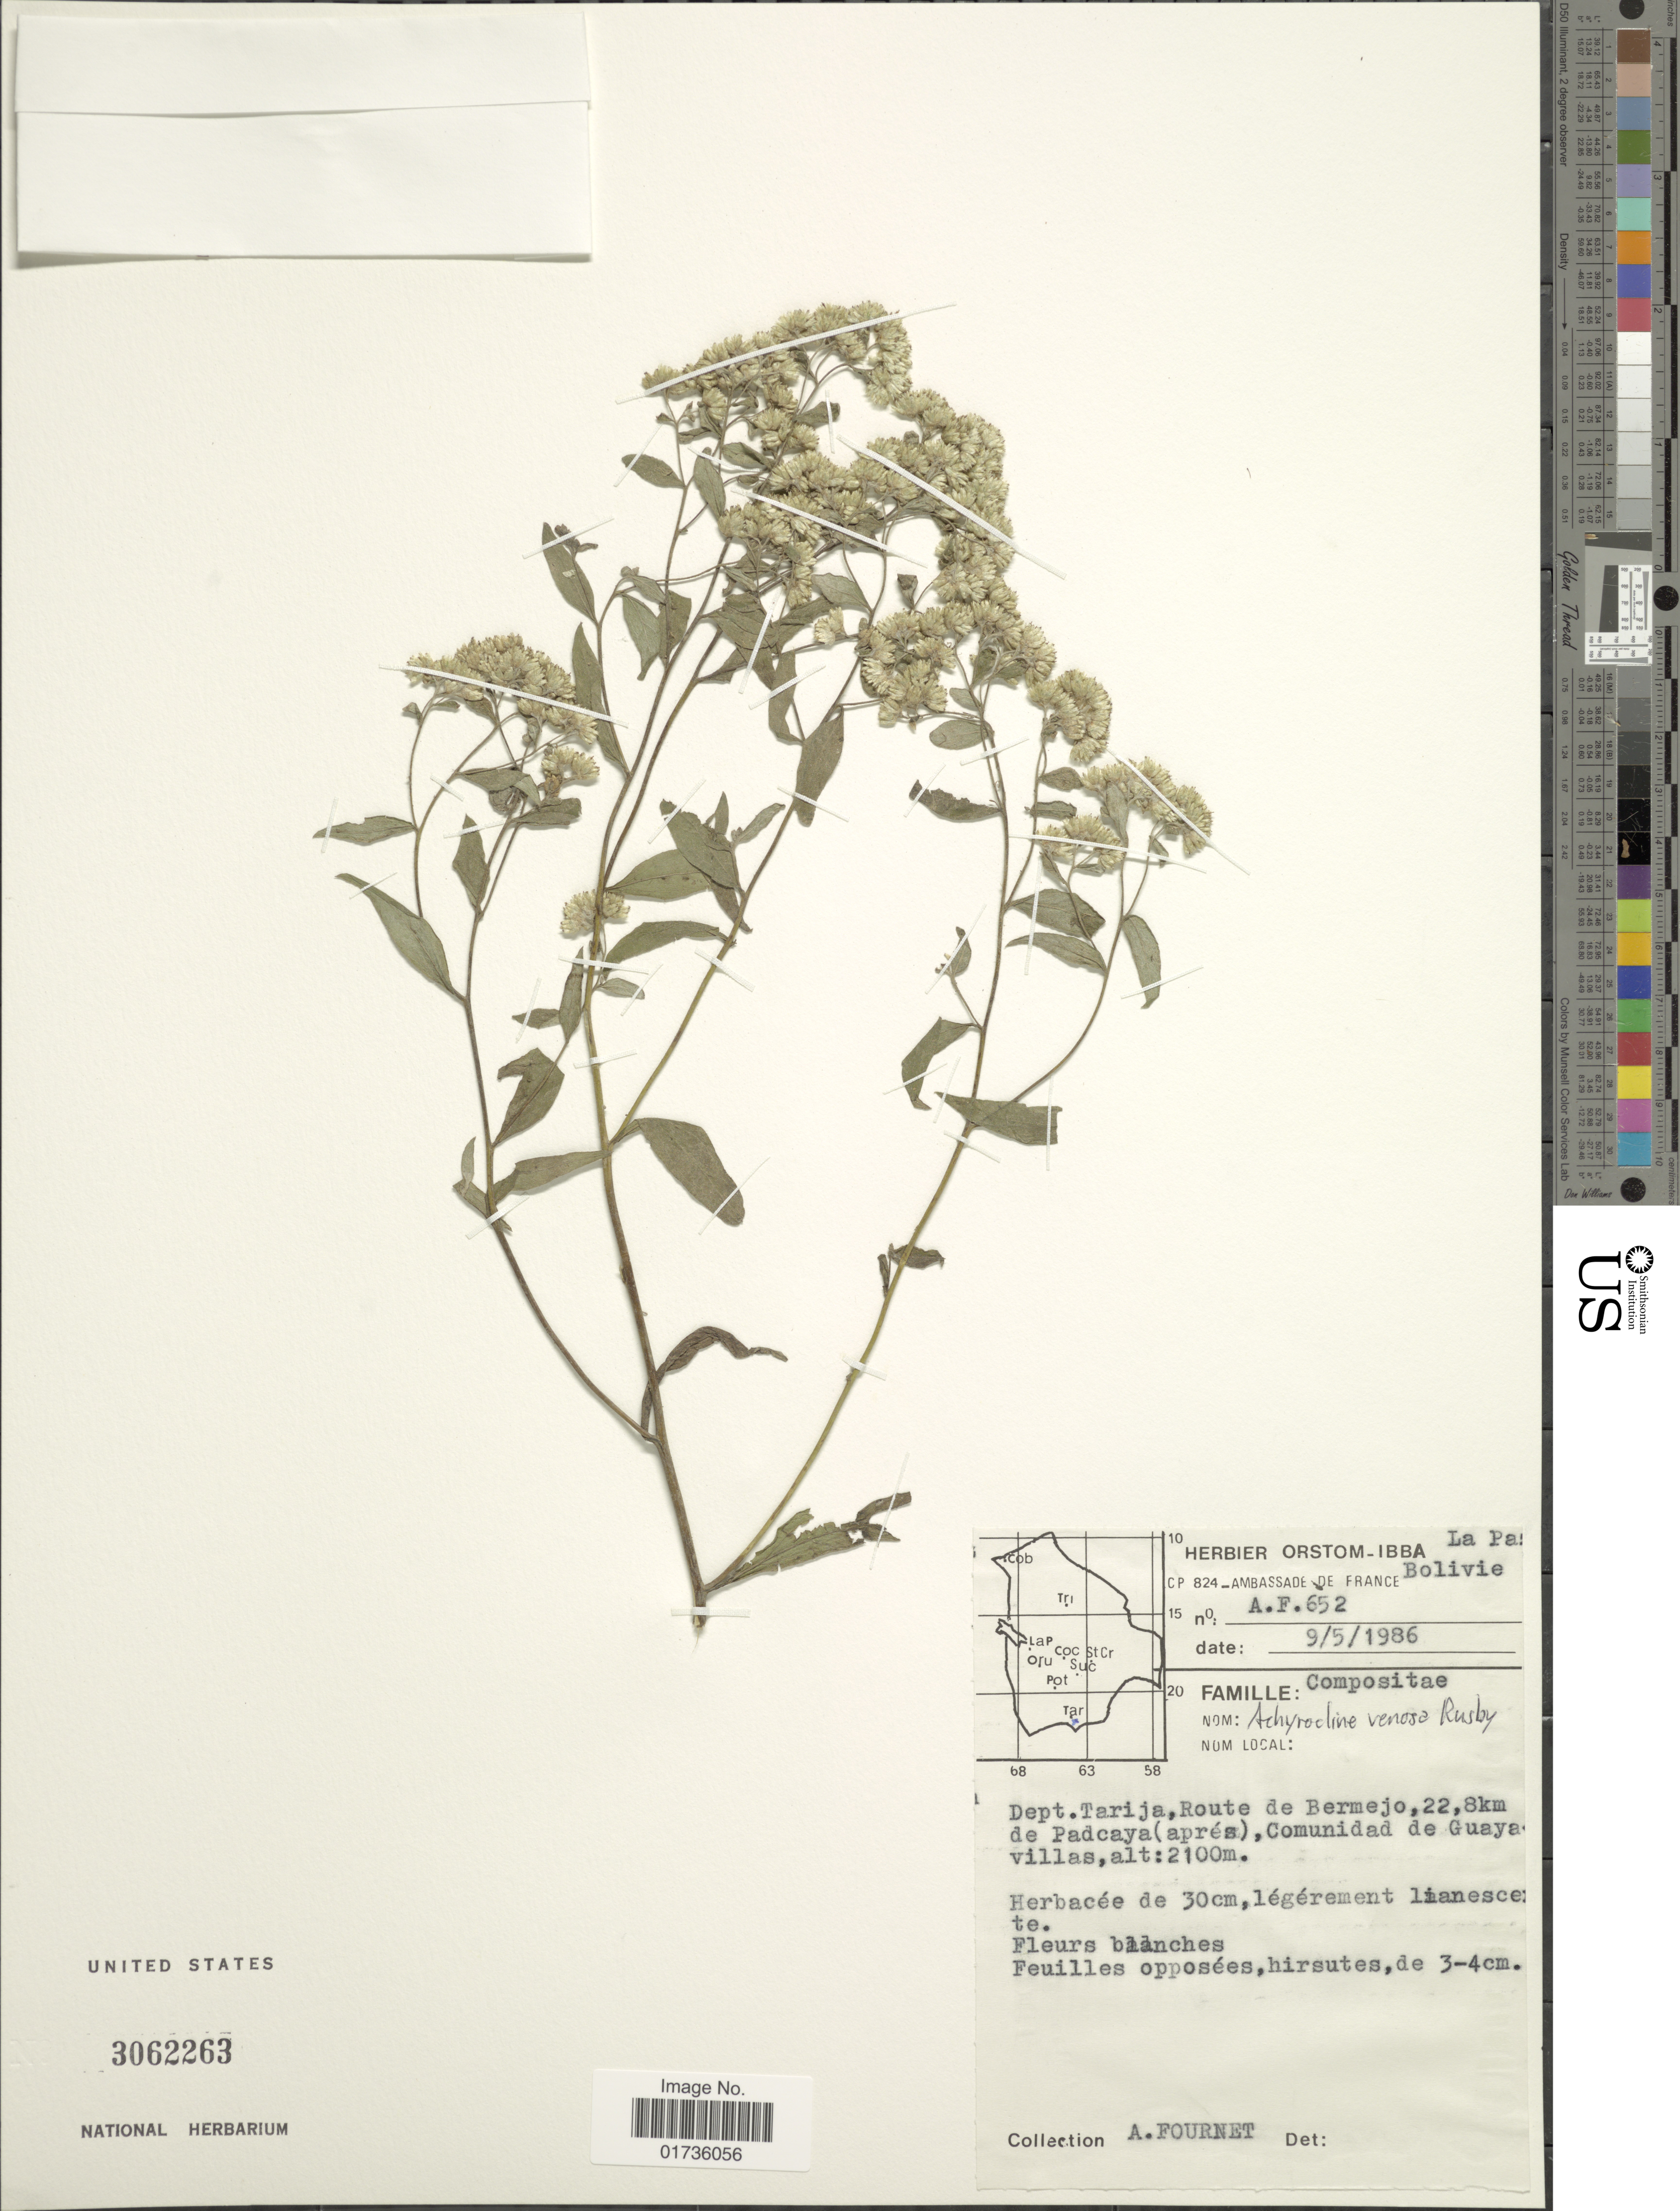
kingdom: Plantae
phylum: Tracheophyta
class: Magnoliopsida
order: Asterales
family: Asteraceae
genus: Achyrocline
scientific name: Achyrocline venosa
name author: Rusby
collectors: A. Fournet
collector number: A.F 652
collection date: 1986-05-09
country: Bolivia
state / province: Tarija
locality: La Paz, Dept Tarija, Route de Bermejo, 22.8 km de Padcaya (aprés), Comunidad de Guaya villas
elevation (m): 2100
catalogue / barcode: US 3062263